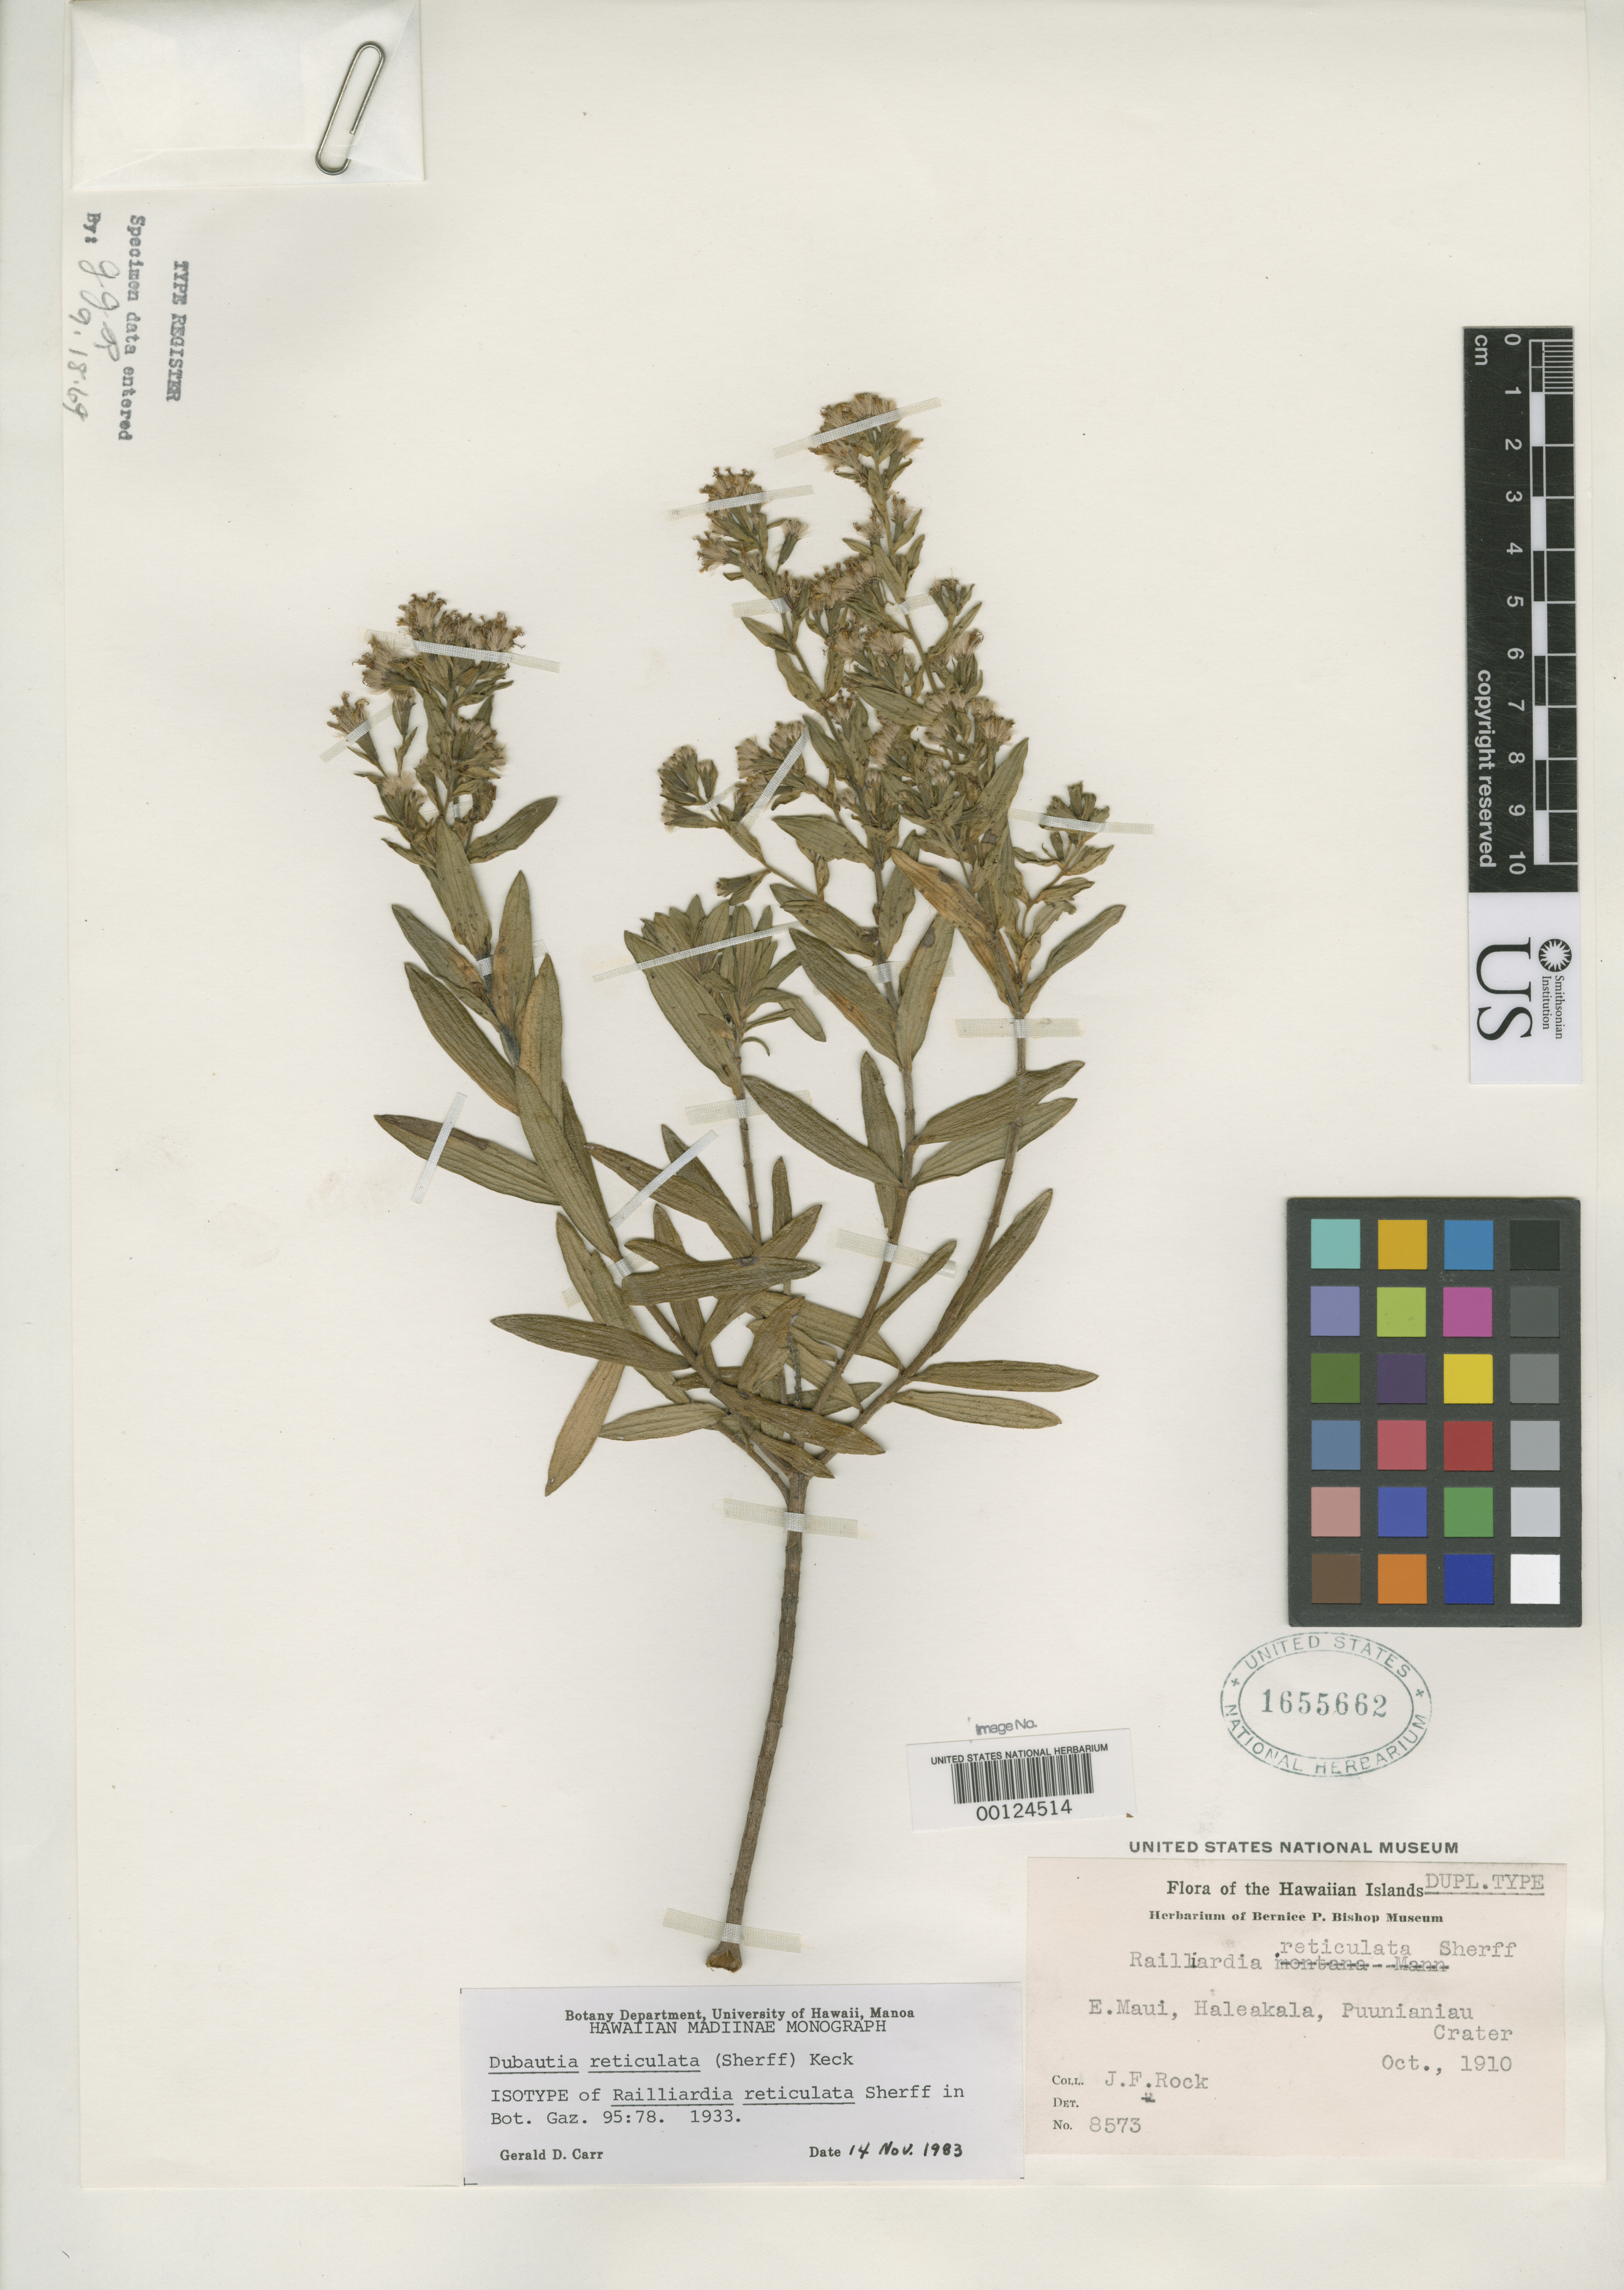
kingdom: Plantae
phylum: Tracheophyta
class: Magnoliopsida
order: Asterales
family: Asteraceae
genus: Railliardia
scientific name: Railliardia reticulata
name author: Sherff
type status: Isotype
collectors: J. F. Rock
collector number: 8573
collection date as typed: Oct 1910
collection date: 1910-10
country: United States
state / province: Hawaii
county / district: Maui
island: Maui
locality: Haleakala.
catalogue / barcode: US 1655662